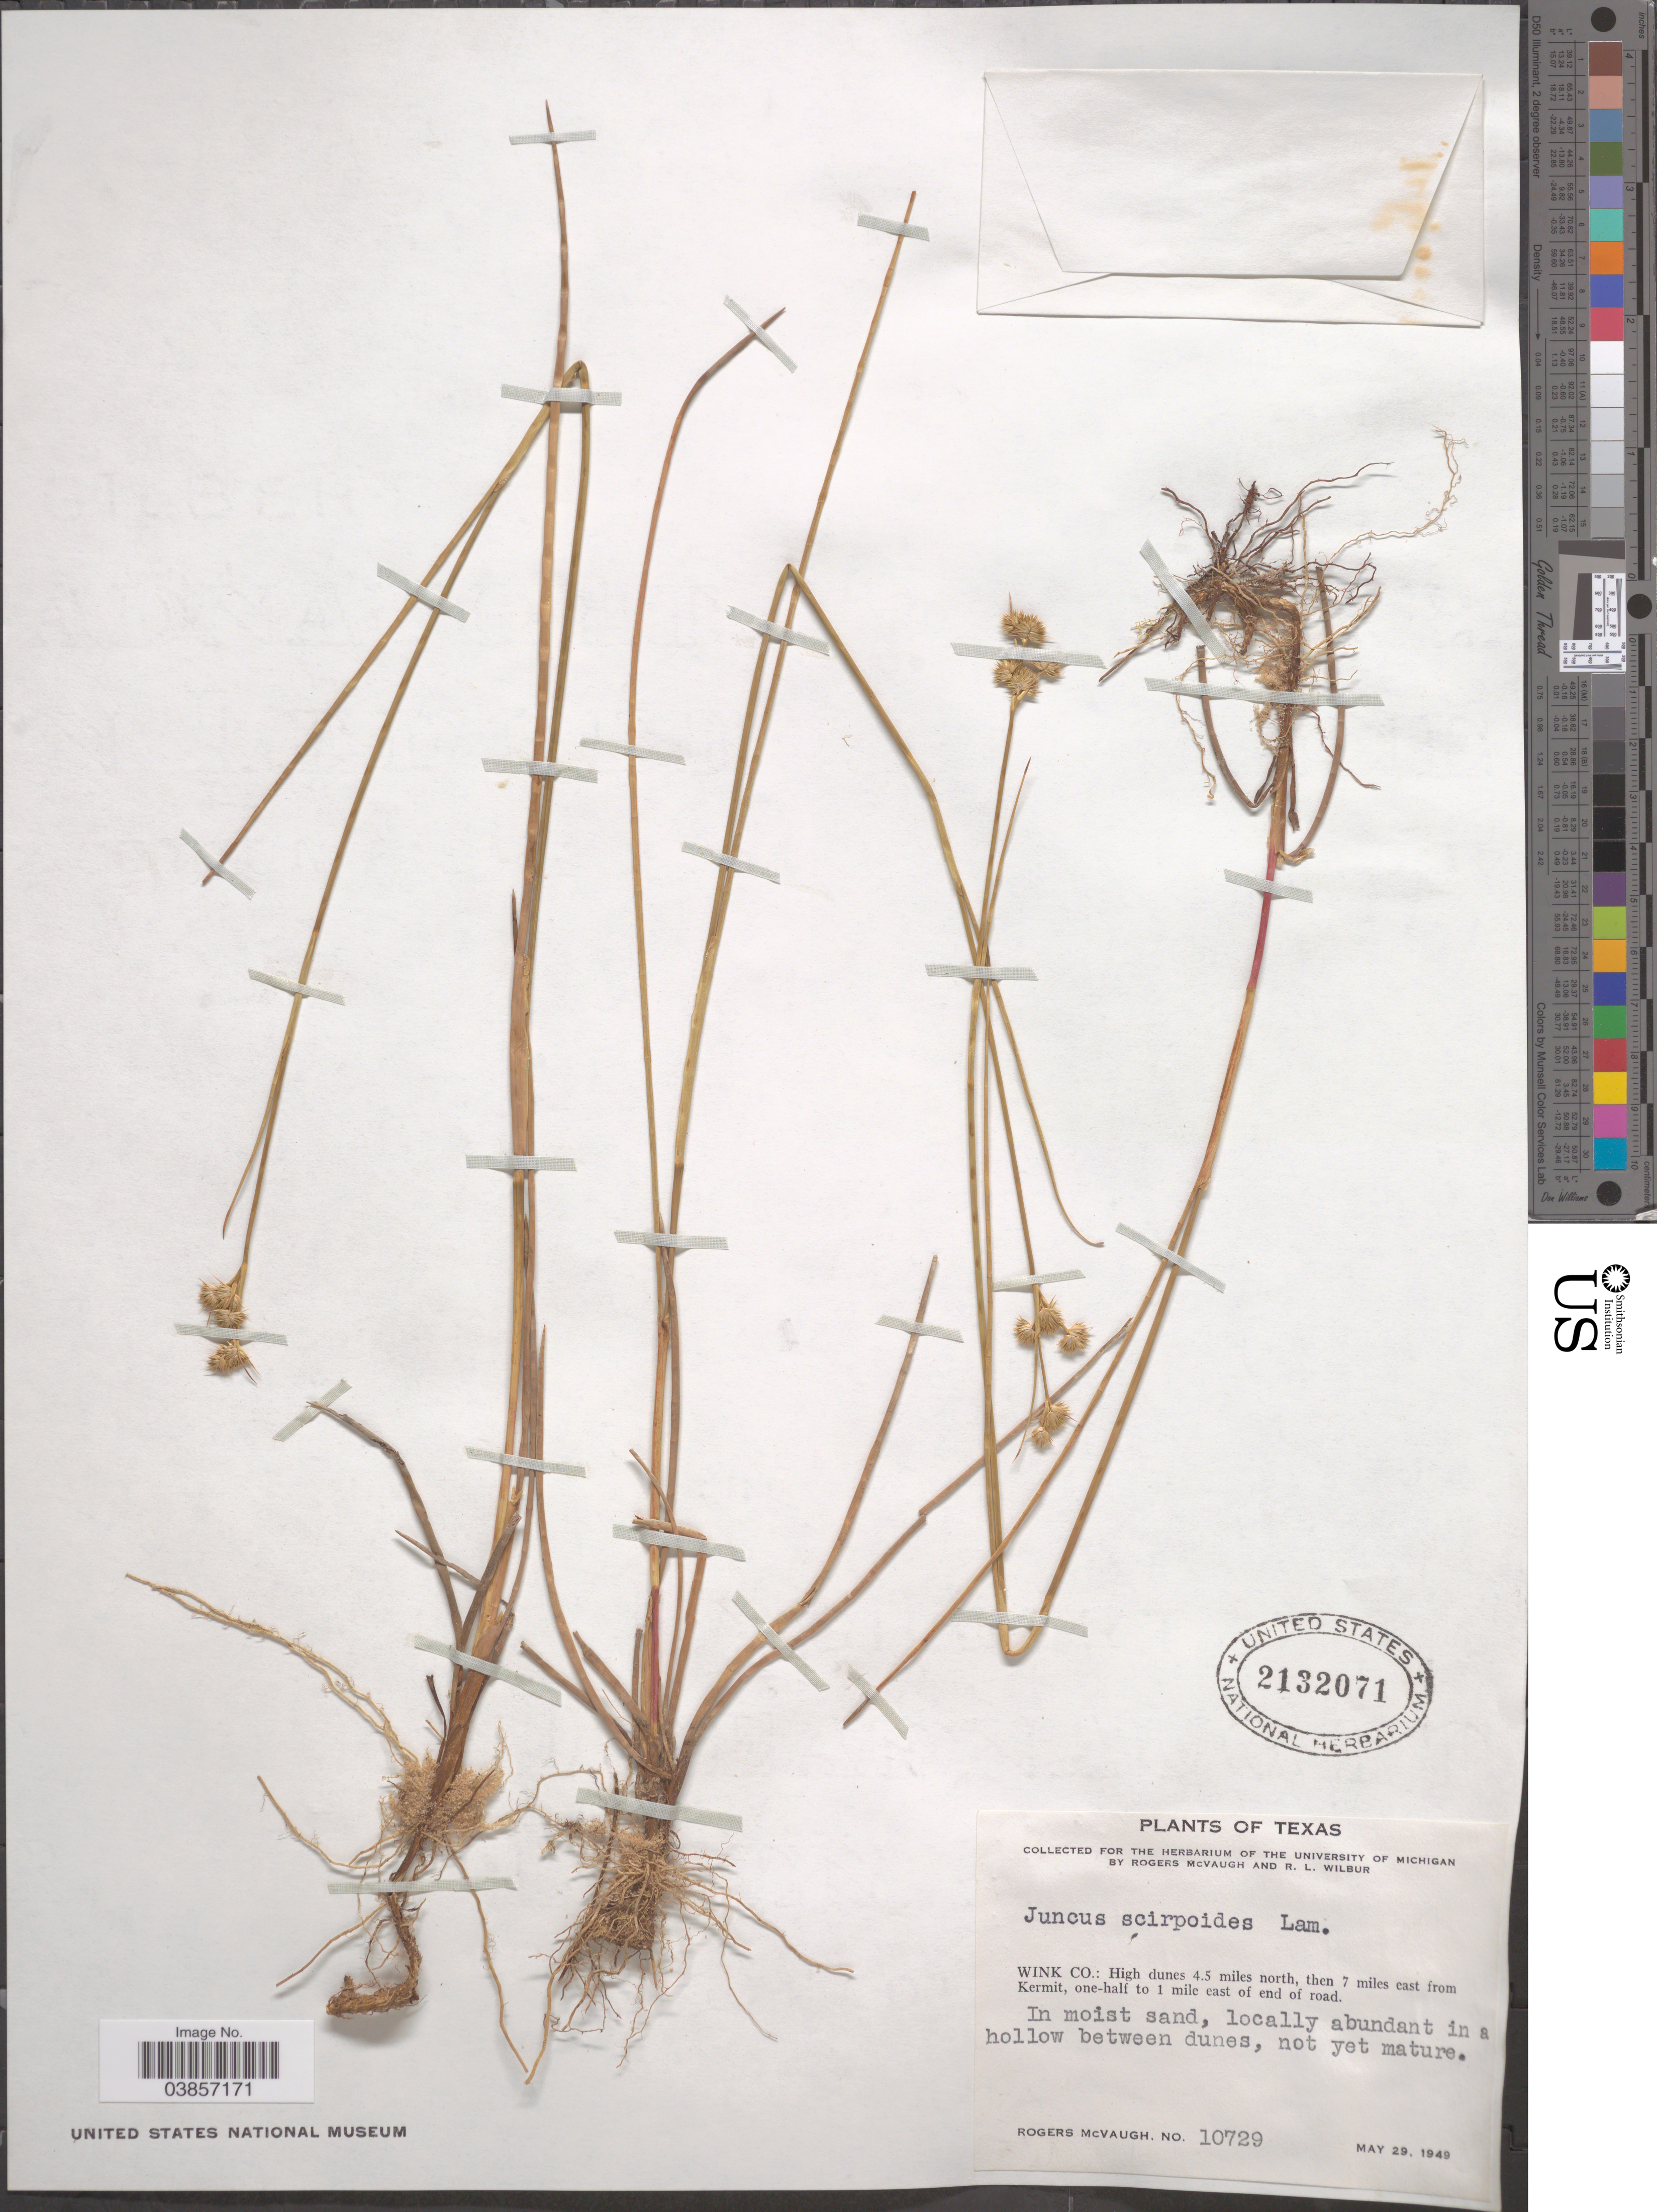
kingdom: Plantae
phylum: Tracheophyta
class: Liliopsida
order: Poales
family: Juncaceae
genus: Juncus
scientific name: Juncus scirpoides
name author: Lam.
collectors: R. McVaugh & R. L. Wilbur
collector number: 10729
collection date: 1949-05-29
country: United States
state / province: Texas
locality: Wink Co.: High dunes 4.5 miles north, then 7 miles east from Kermit, one-half to 1 mile east of end of road.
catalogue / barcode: US 2132071